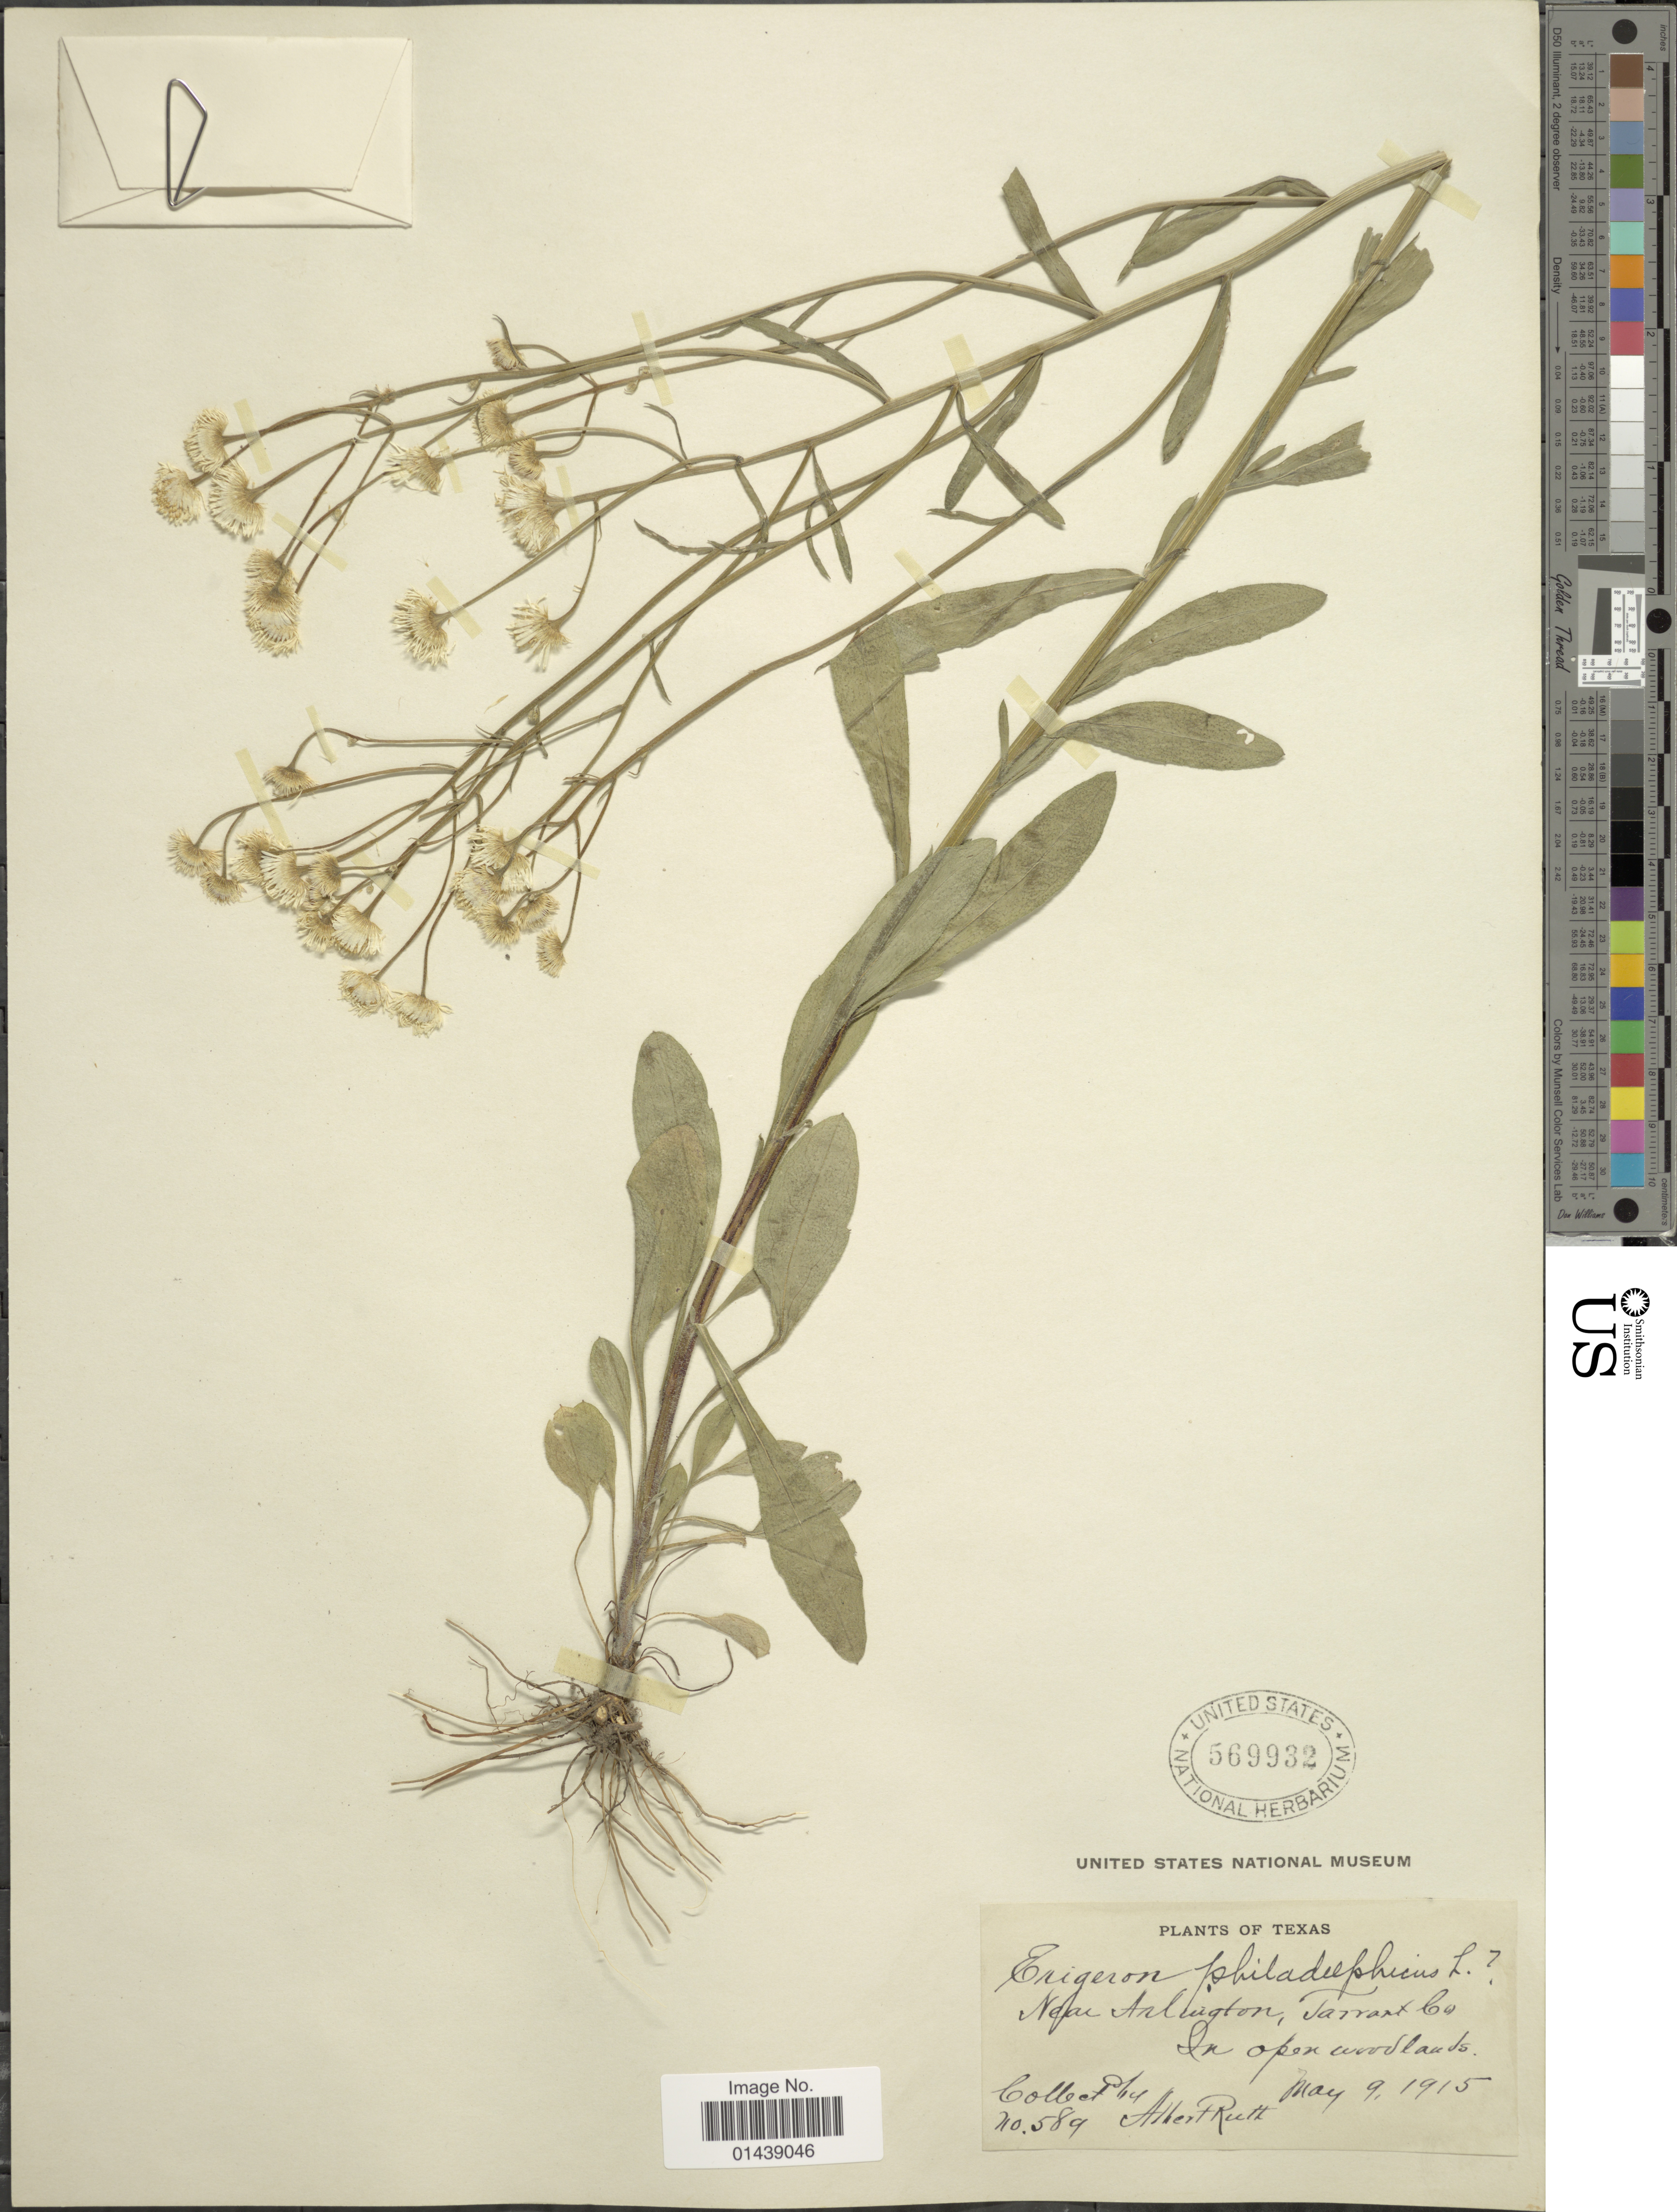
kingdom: Plantae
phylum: Tracheophyta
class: Magnoliopsida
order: Asterales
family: Asteraceae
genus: Erigeron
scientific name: Erigeron philadelphicus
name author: L.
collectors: A. Ruth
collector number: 589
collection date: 1915-05-09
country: United States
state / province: Texas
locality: Near Arlington, Tarrant Co.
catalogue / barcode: US 569932